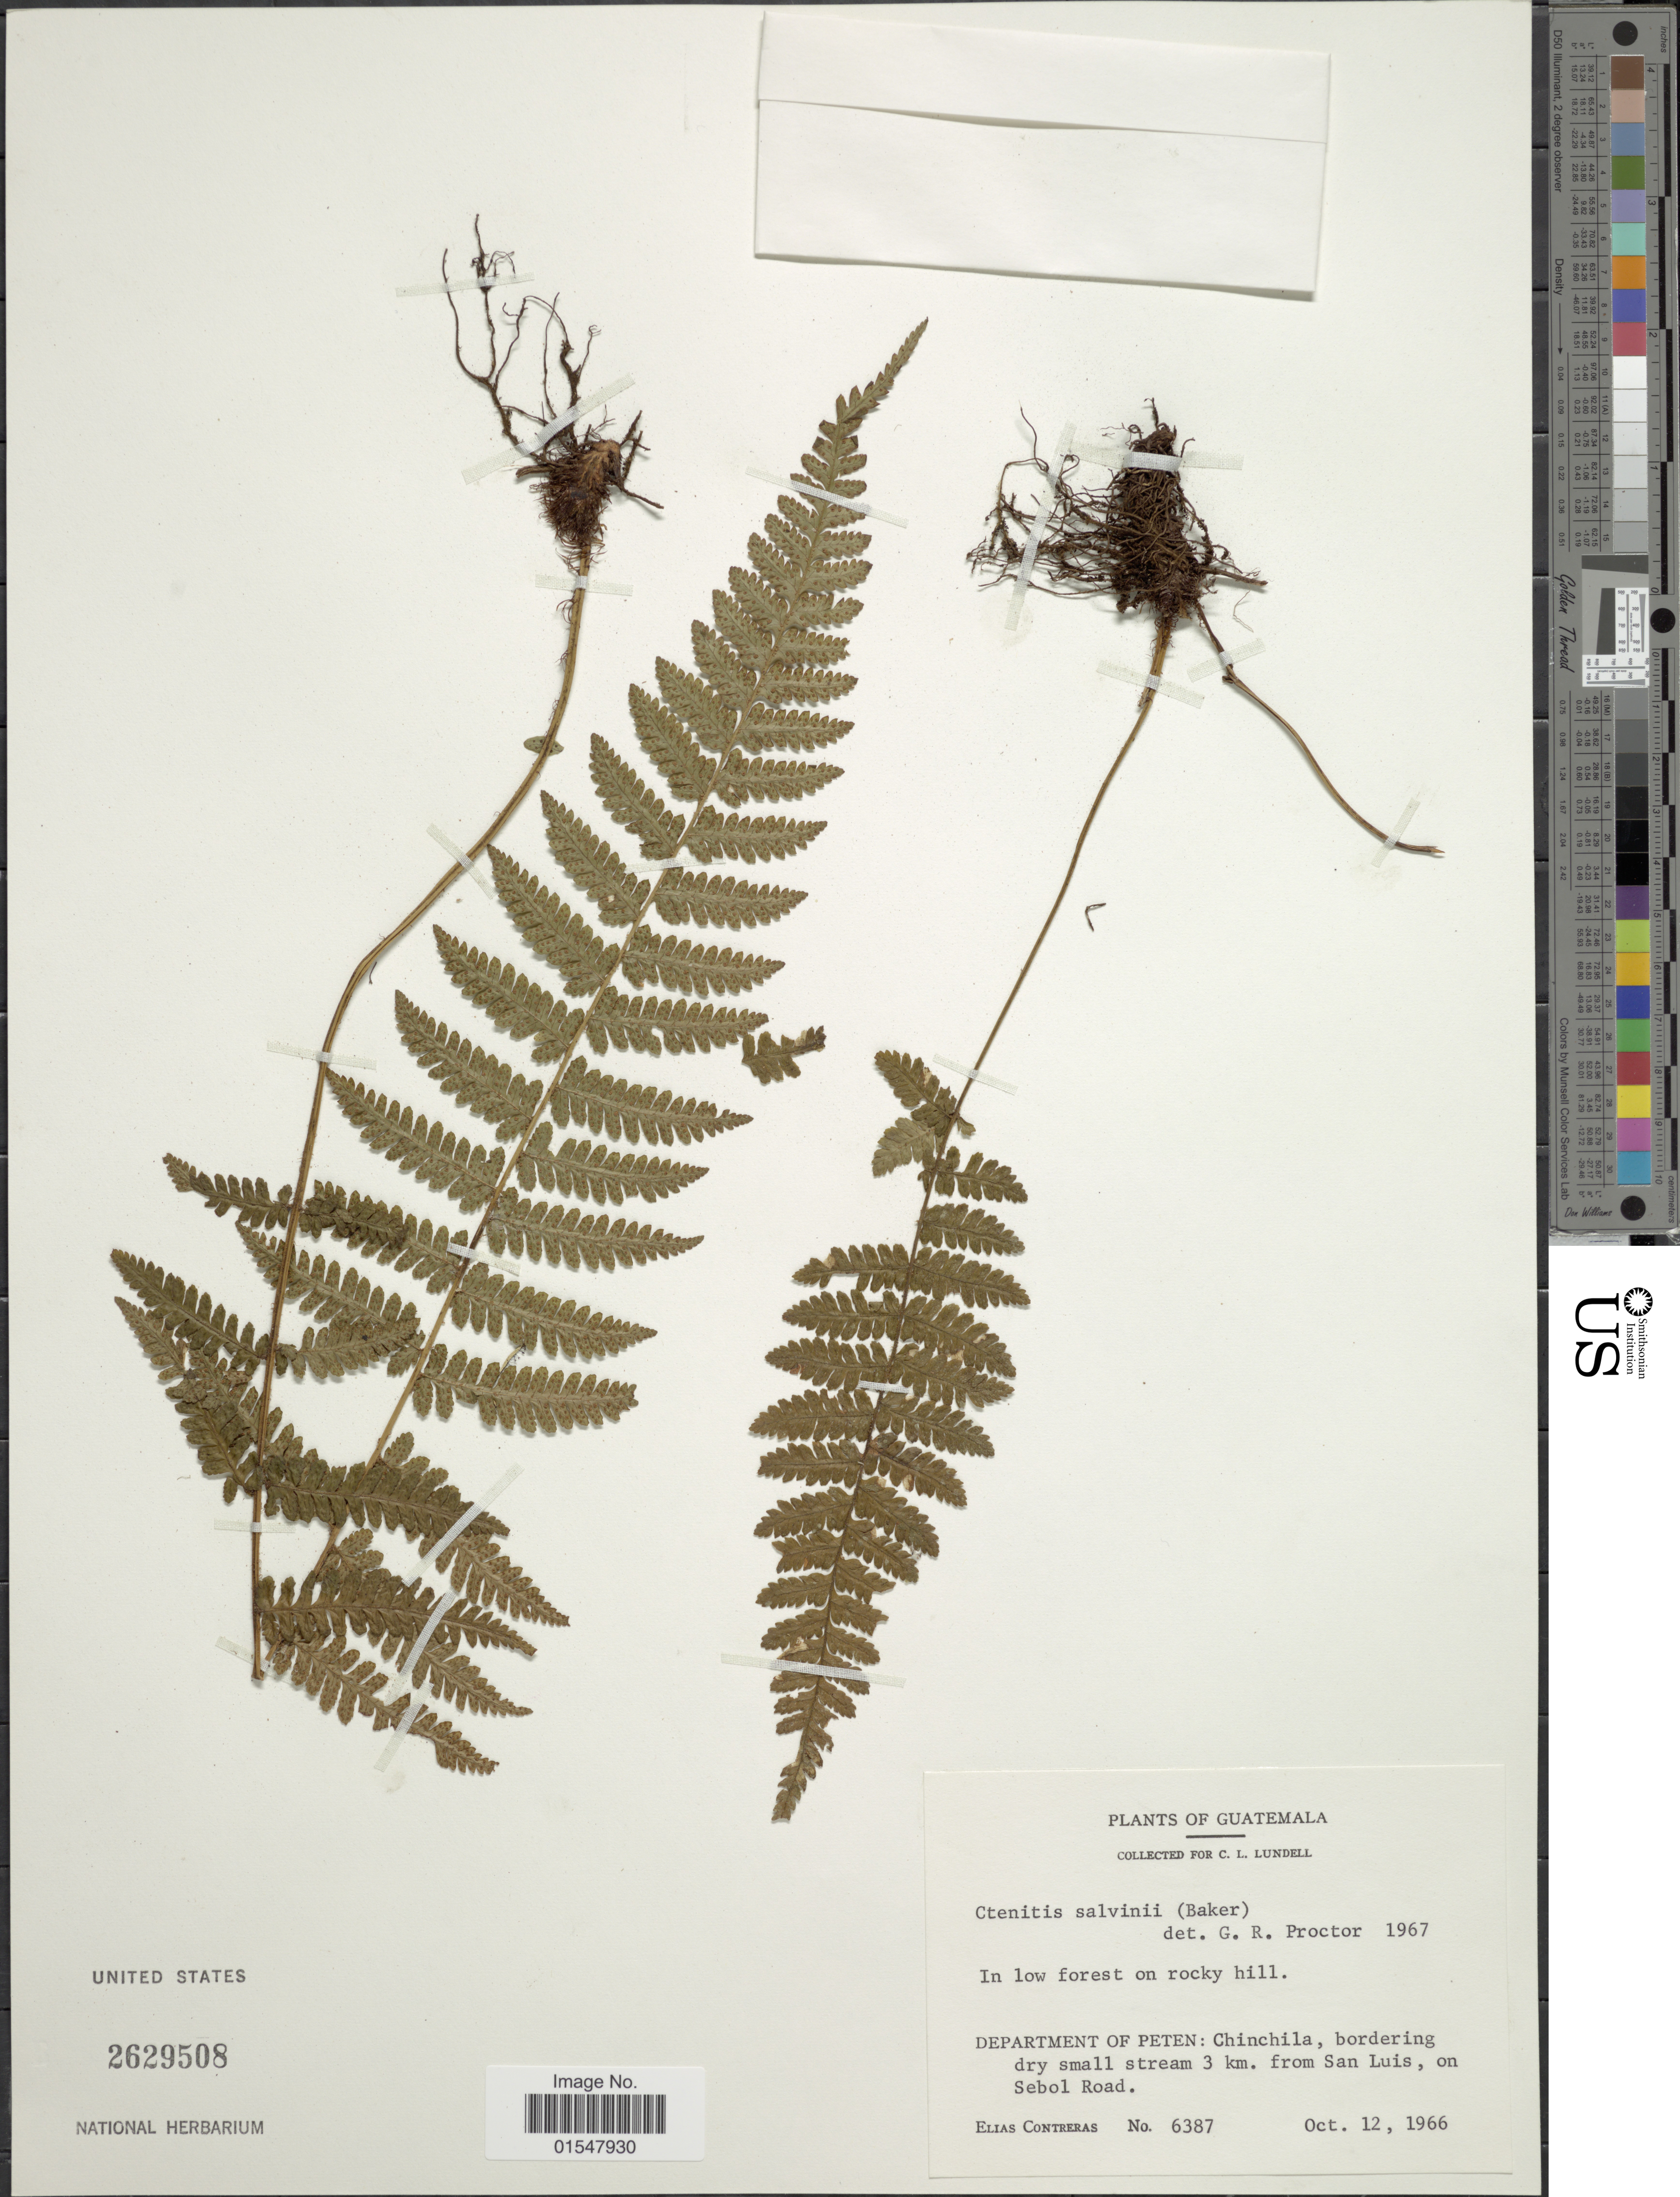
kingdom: Plantae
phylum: Tracheophyta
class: Polypodiopsida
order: Polypodiales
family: Dryopteridaceae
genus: Ctenitis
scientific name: Ctenitis salvinii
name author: (Baker) Stolze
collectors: E. Contreras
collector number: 6387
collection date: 1966-10-12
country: Guatemala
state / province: El Petén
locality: Guatemala, Department of Peten: Chinchila, Bordering dry small stream 3 km. from San Luis, on Sebol Road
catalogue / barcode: US 2629508